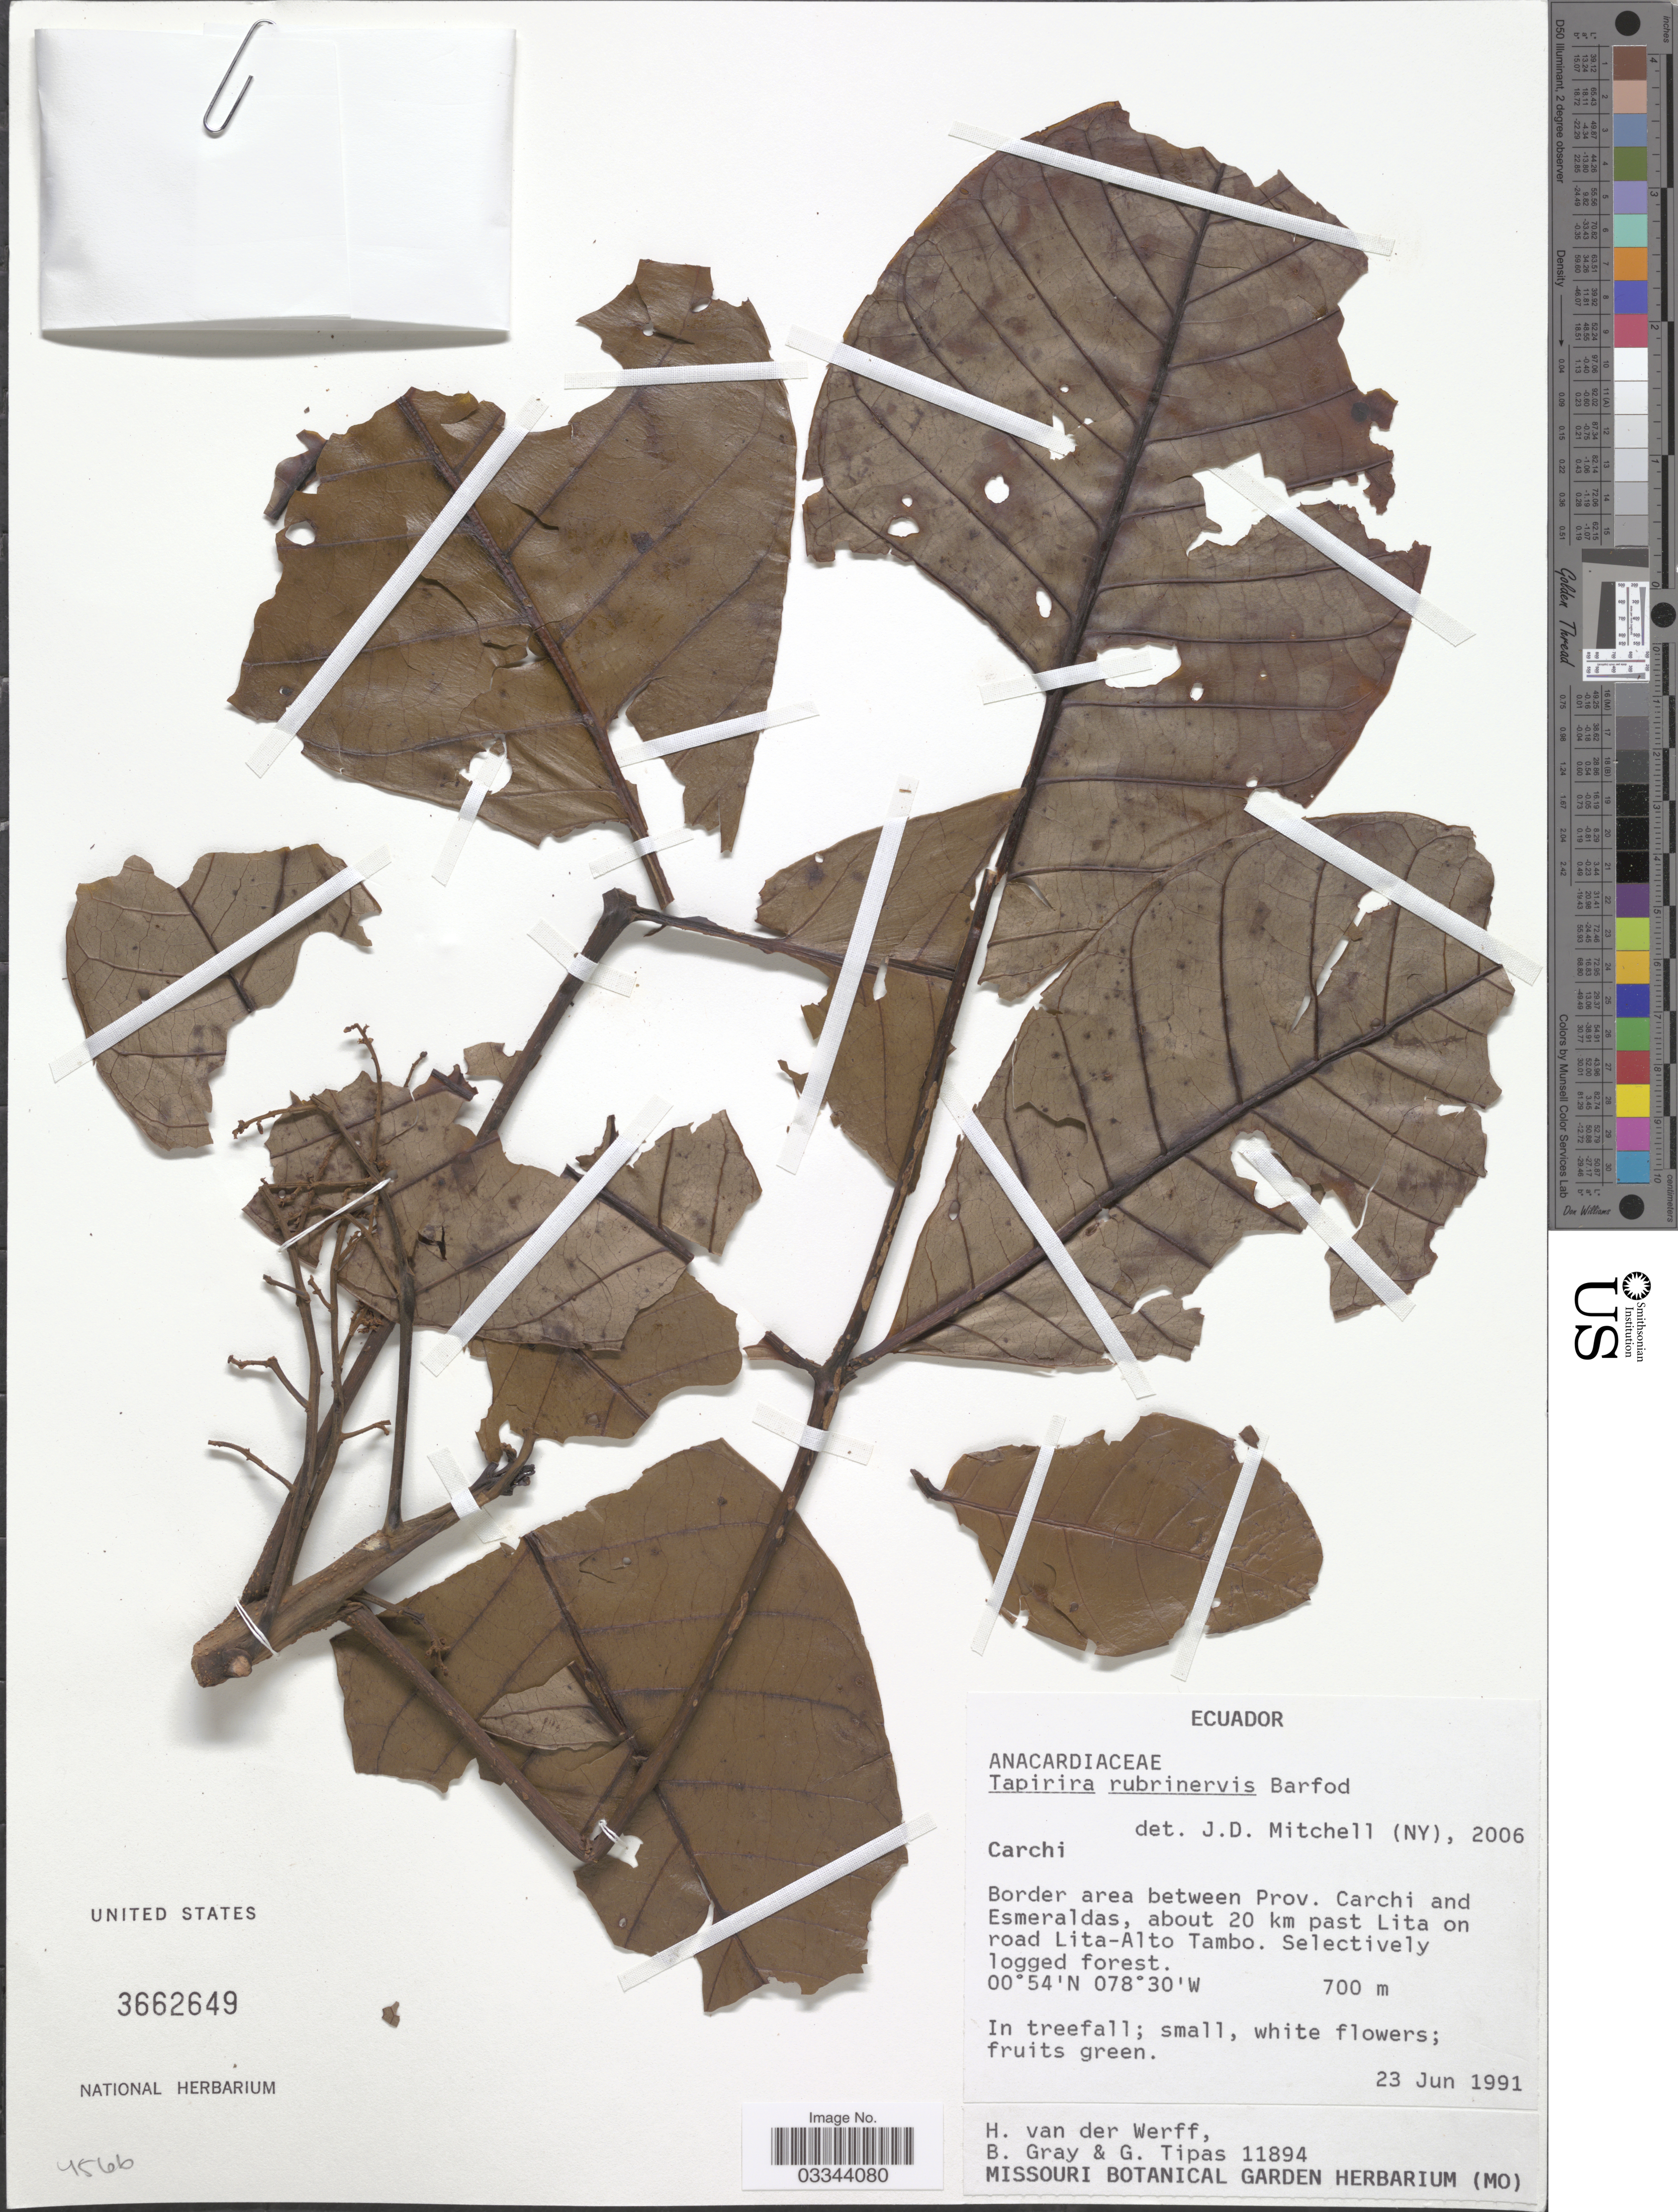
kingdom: Plantae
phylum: Tracheophyta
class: Magnoliopsida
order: Sapindales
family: Anacardiaceae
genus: Tapirira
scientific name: Tapirira rubrinervis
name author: Barfod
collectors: H. van der Werff, B. Gray & G. Tipas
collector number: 11894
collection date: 1991-06-23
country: Ecuador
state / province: Carchi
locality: Border area between Prov. Carchi and Esmeraldas, about 20 km past Lita and road Lita-Alto Tambo.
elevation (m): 700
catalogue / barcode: US 3662649